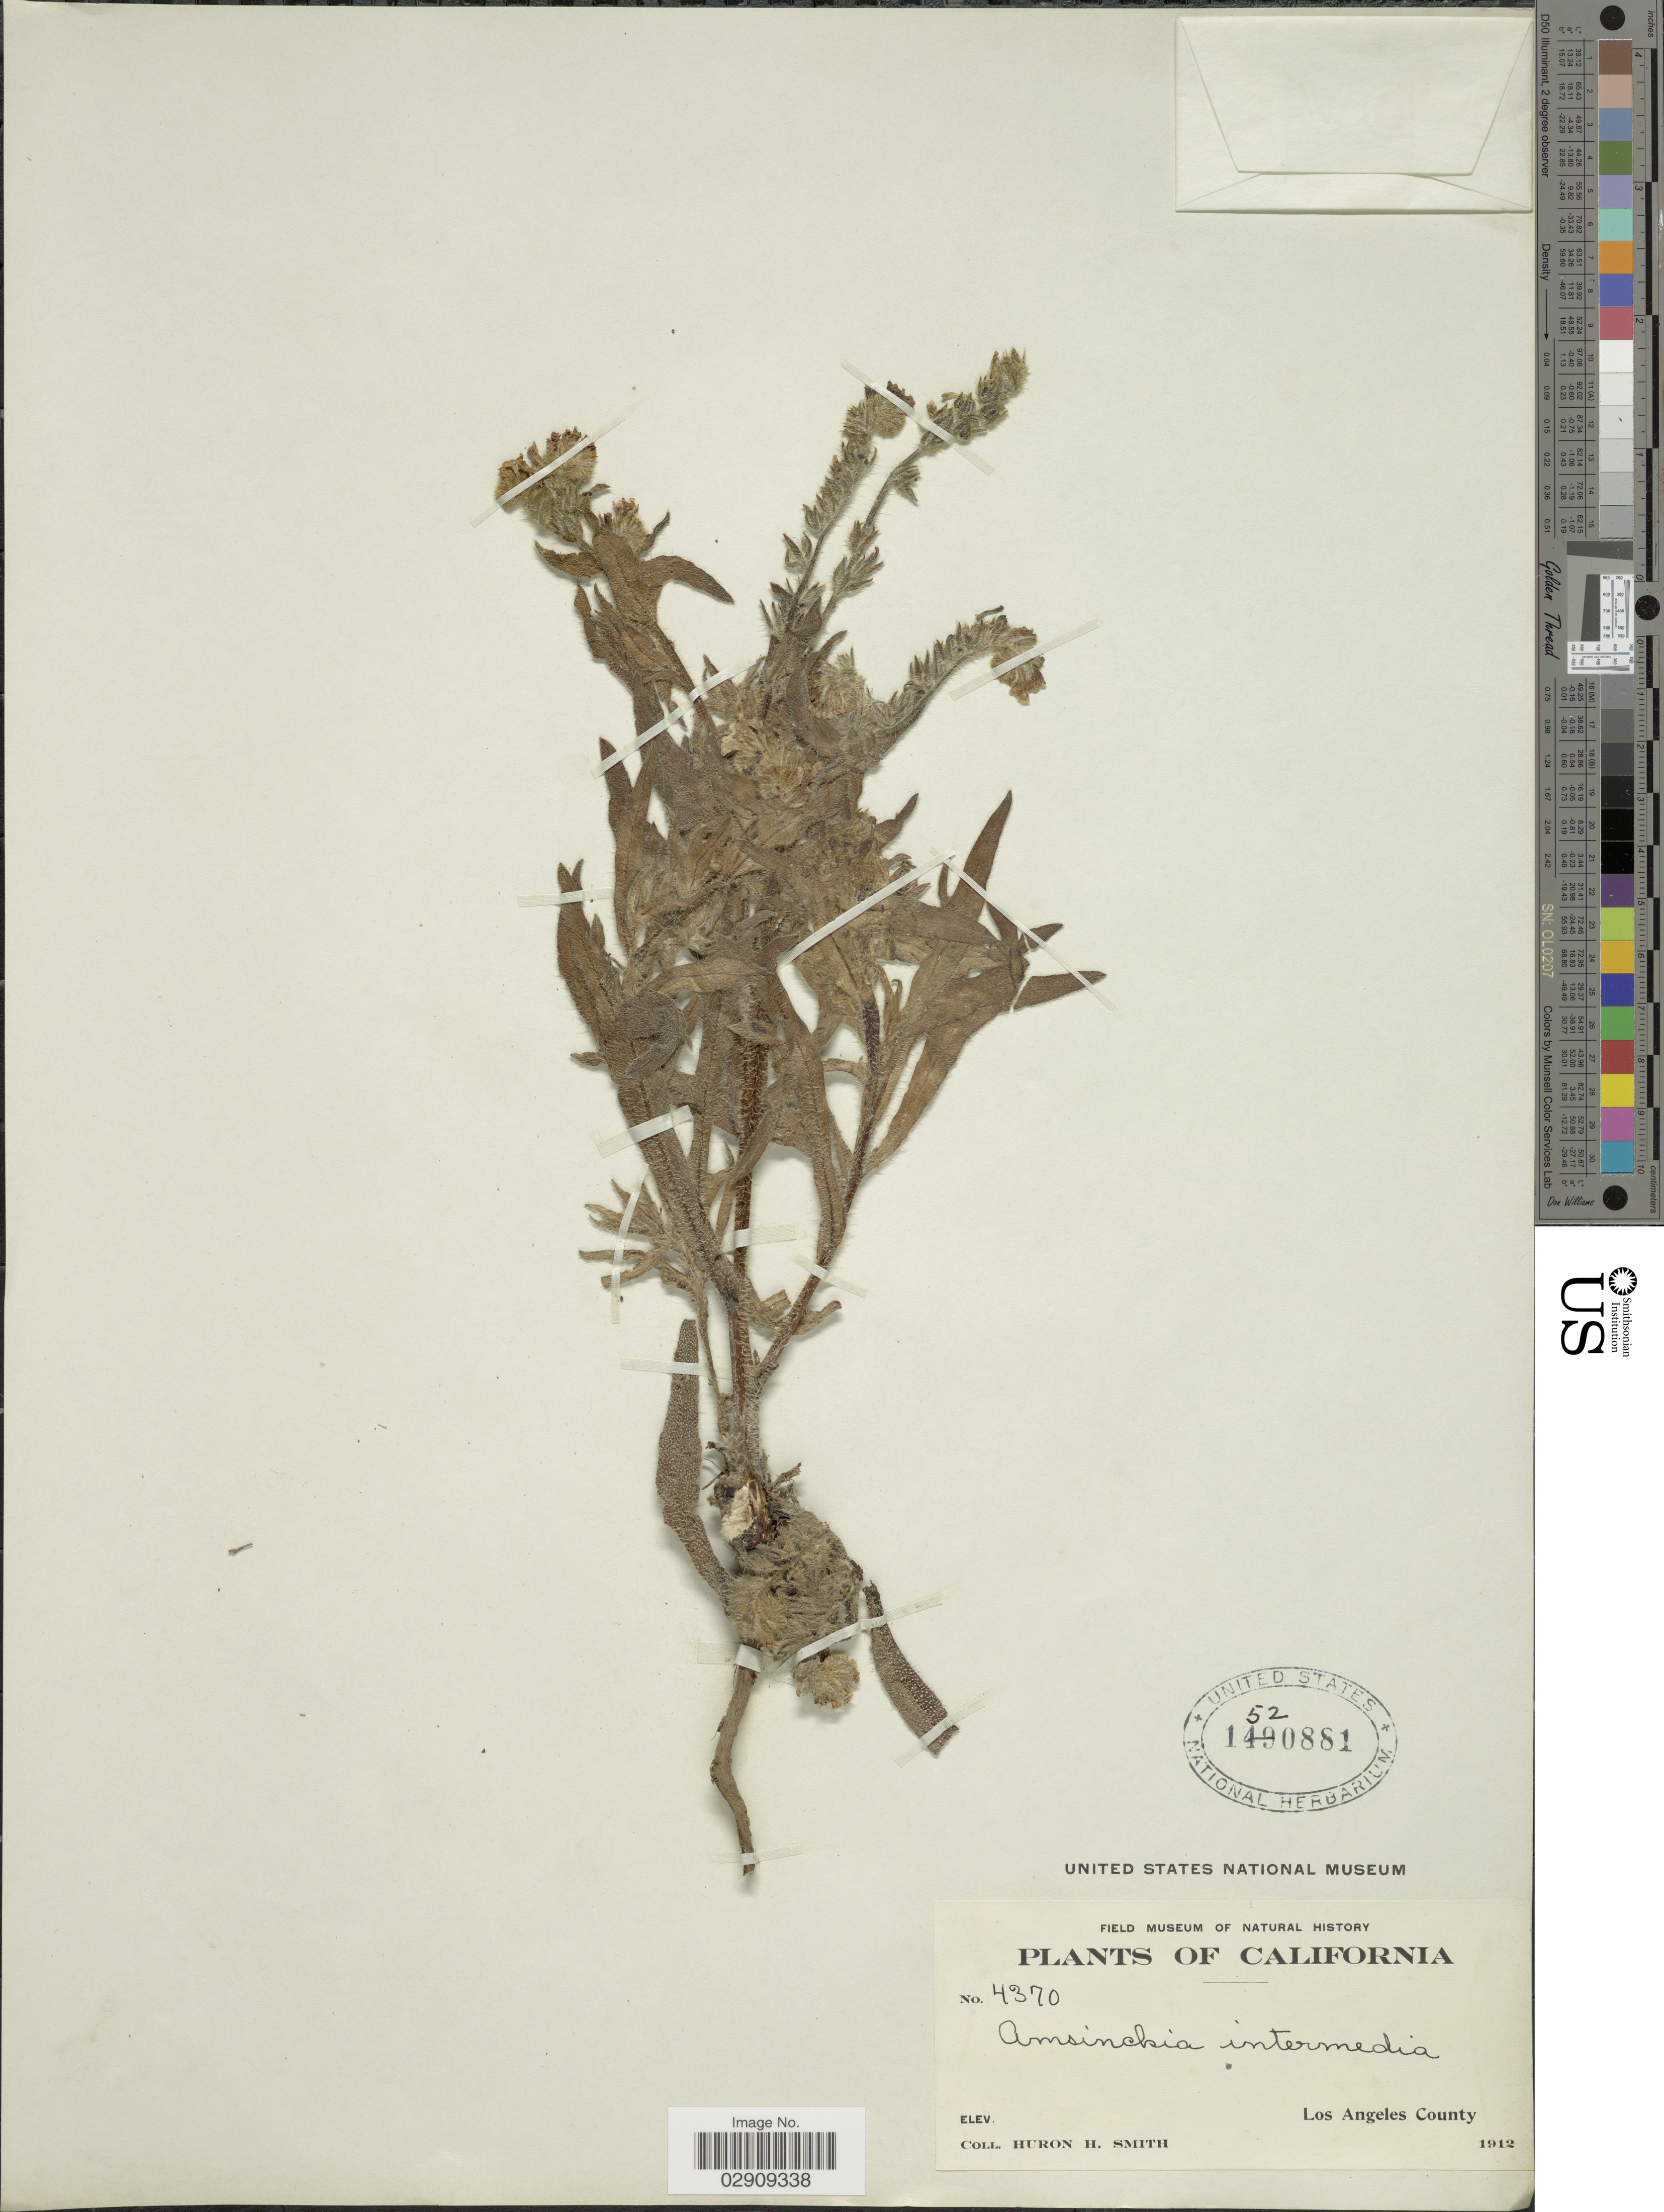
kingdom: Plantae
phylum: Tracheophyta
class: Magnoliopsida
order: Boraginales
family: Boraginaceae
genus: Amsinckia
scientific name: Amsinckia menziesii var. intermedia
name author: (Fisch. & C.A. Mey.) Ganders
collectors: Huron H. Smith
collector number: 4370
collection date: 1912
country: United States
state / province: California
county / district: Los Angeles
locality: Los Angeles County.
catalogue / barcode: US 1520881